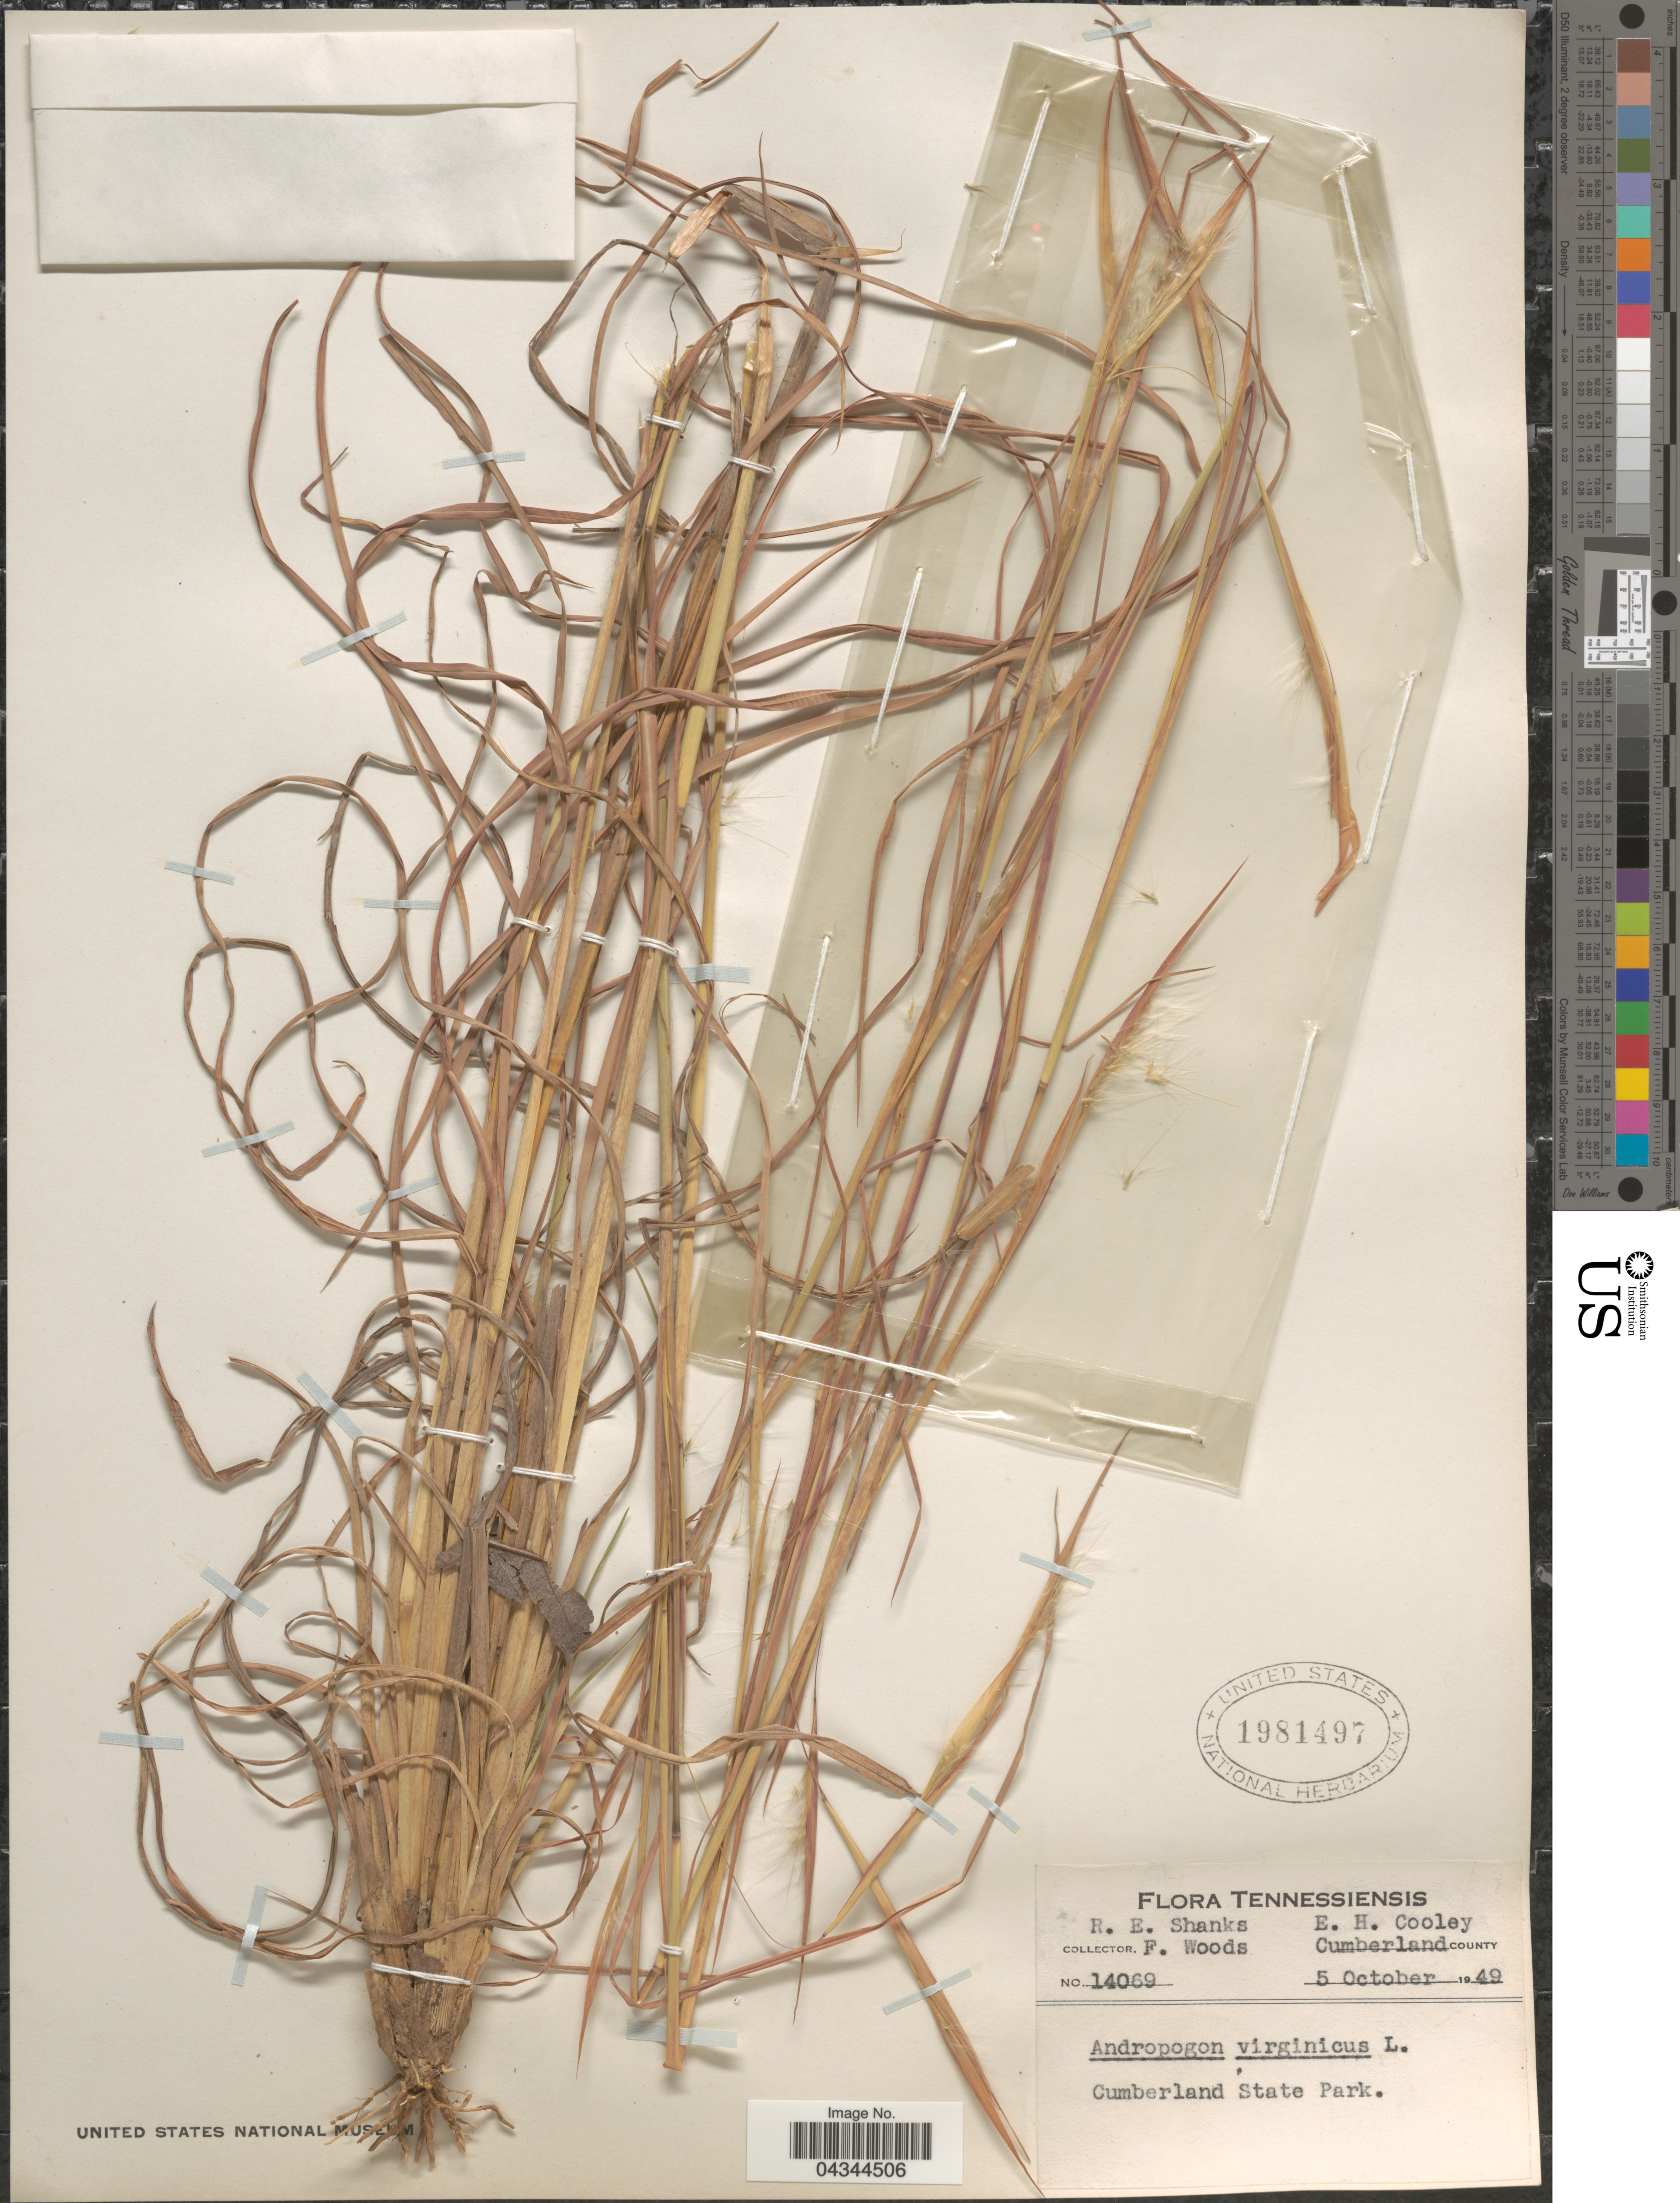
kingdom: Plantae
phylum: Tracheophyta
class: Liliopsida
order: Poales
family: Poaceae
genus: Andropogon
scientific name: Andropogon virginicus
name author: L.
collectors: R. Shanks, F. Woods & E. H. Cooley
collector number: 14069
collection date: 1949-10-05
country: United States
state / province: Tennessee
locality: Tennessiensis. Cumberland County. Cumberland State Park.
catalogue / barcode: US 1981497